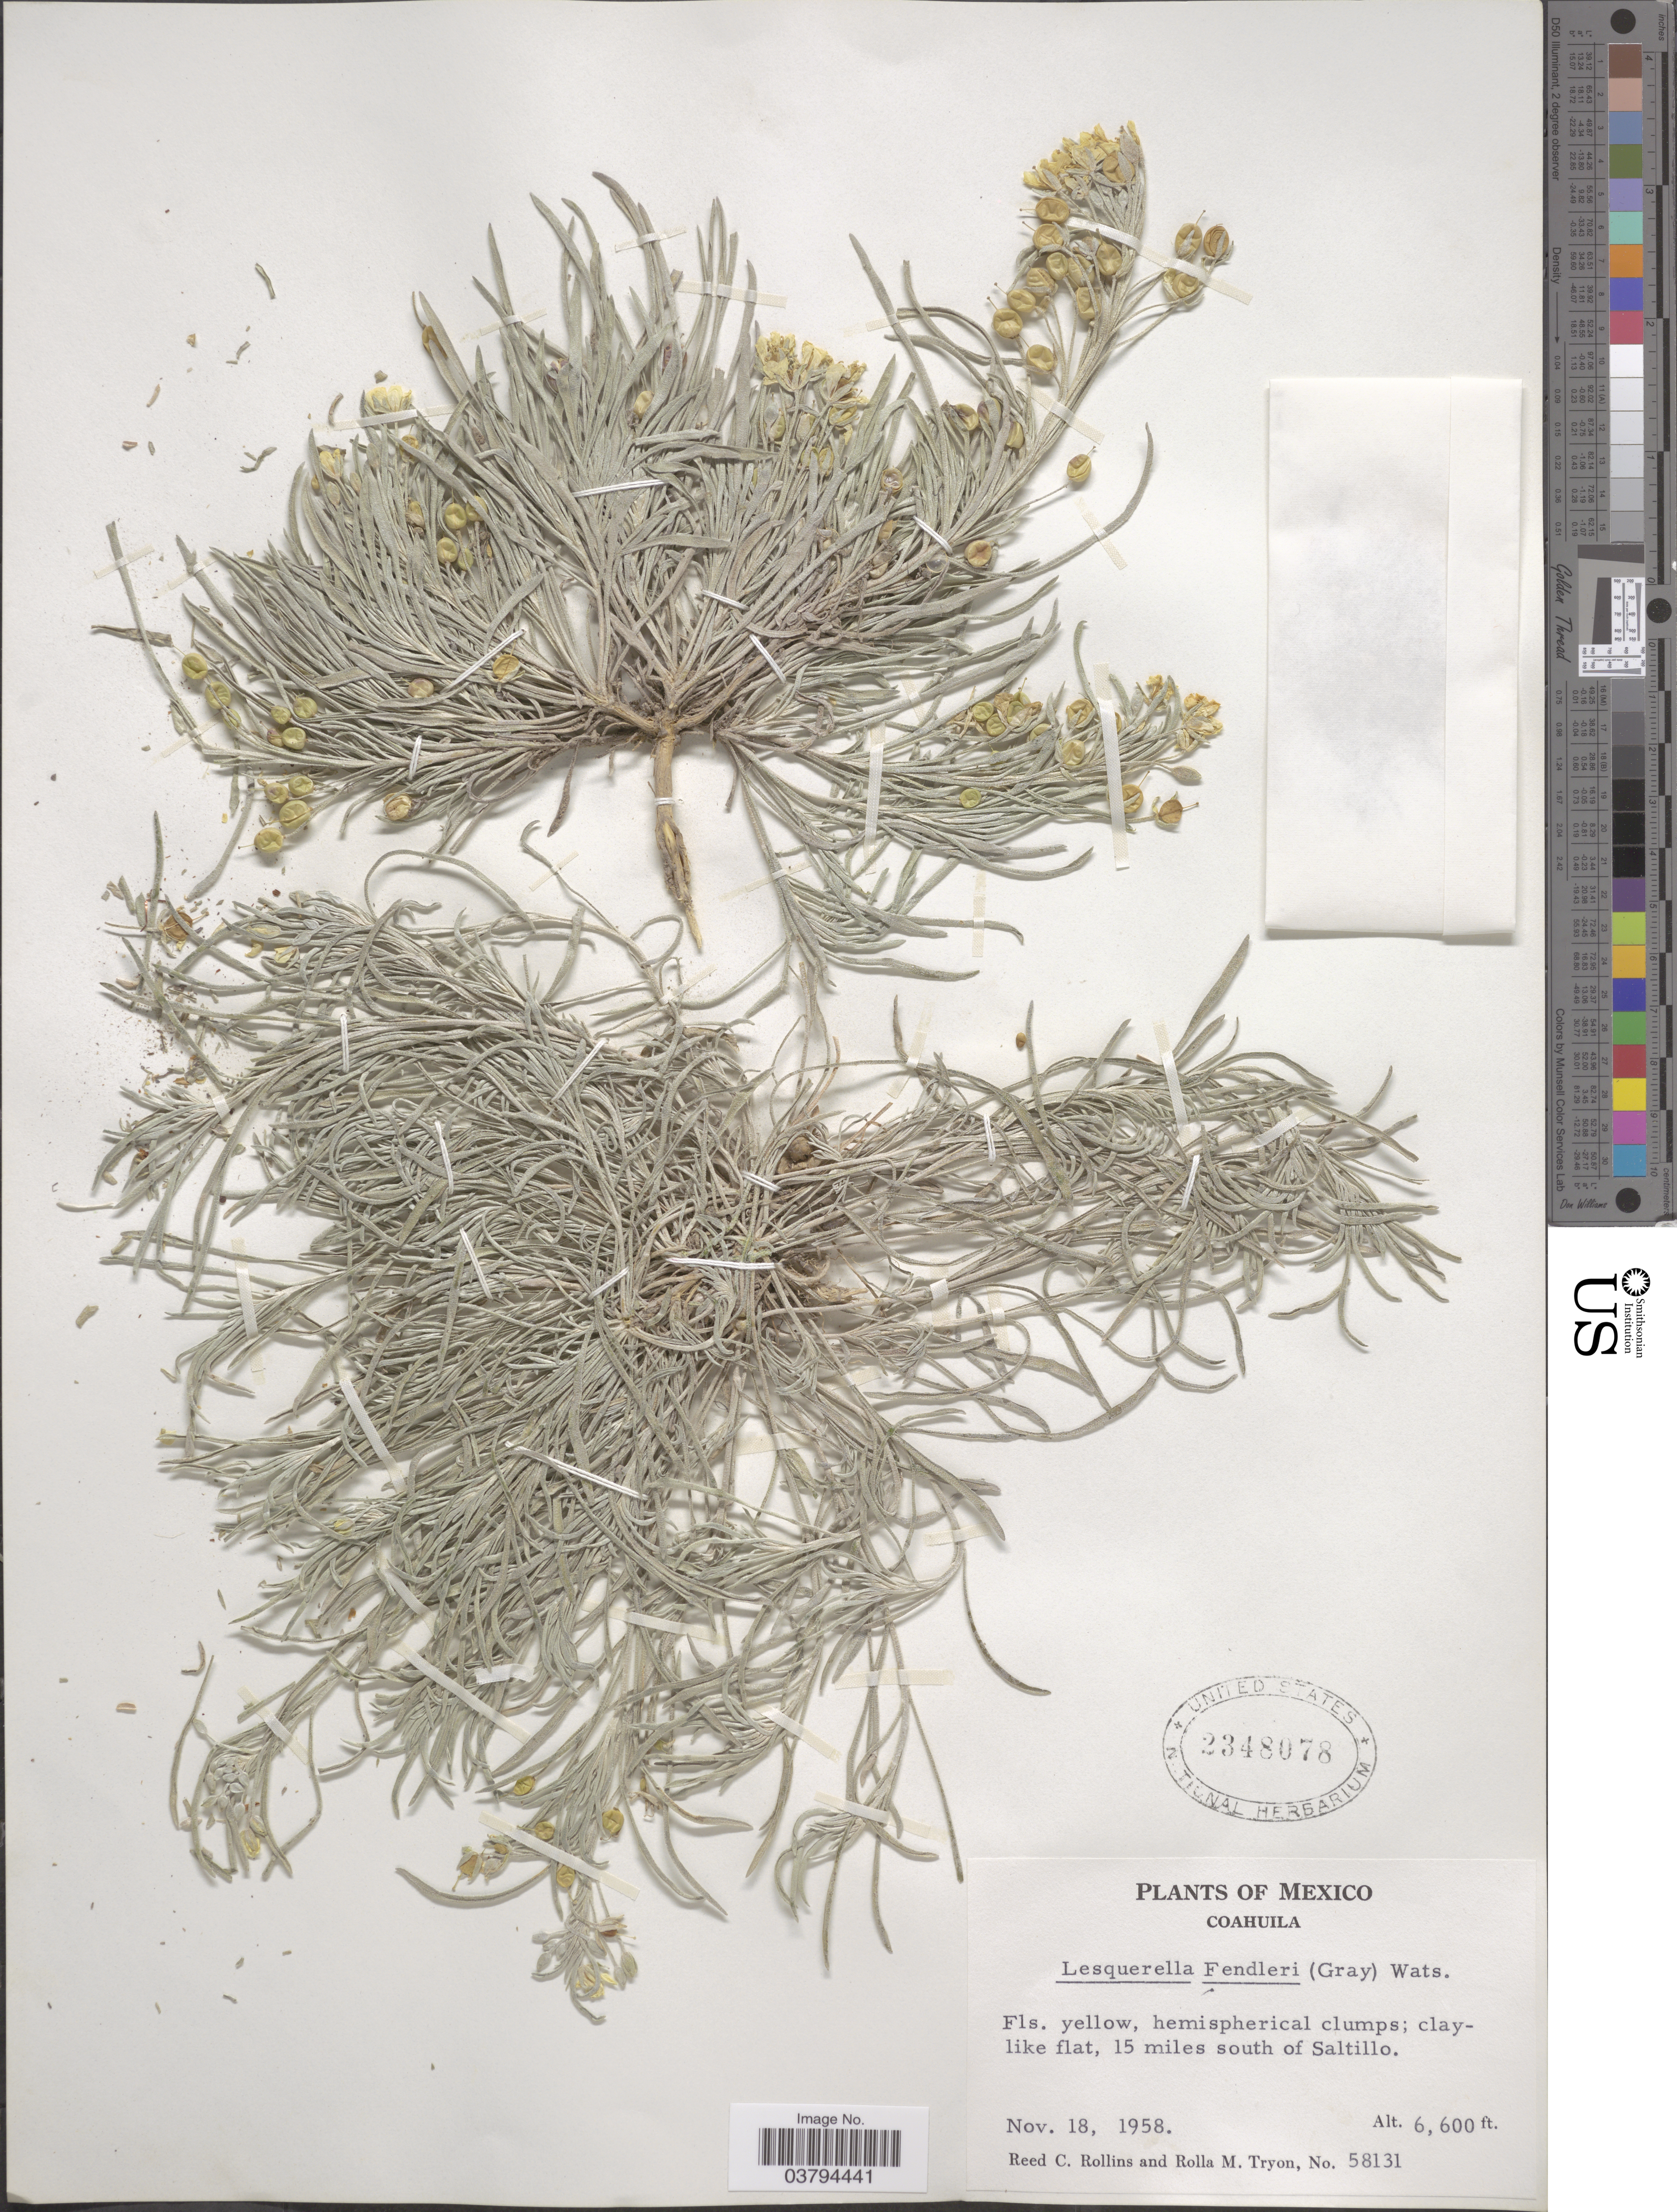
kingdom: Plantae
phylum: Tracheophyta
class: Magnoliopsida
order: Brassicales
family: Brassicaceae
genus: Lesquerella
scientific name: Lesquerella fendleri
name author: (A. Gray) S. Watson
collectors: R. C. Rollins & R. M. Tryon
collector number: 58131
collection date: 1958-11-18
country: Mexico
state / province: Coahuila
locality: Coahuila. 15 miles south of Saltillo.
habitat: clay-like flat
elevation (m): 2012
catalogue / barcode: US 2348078